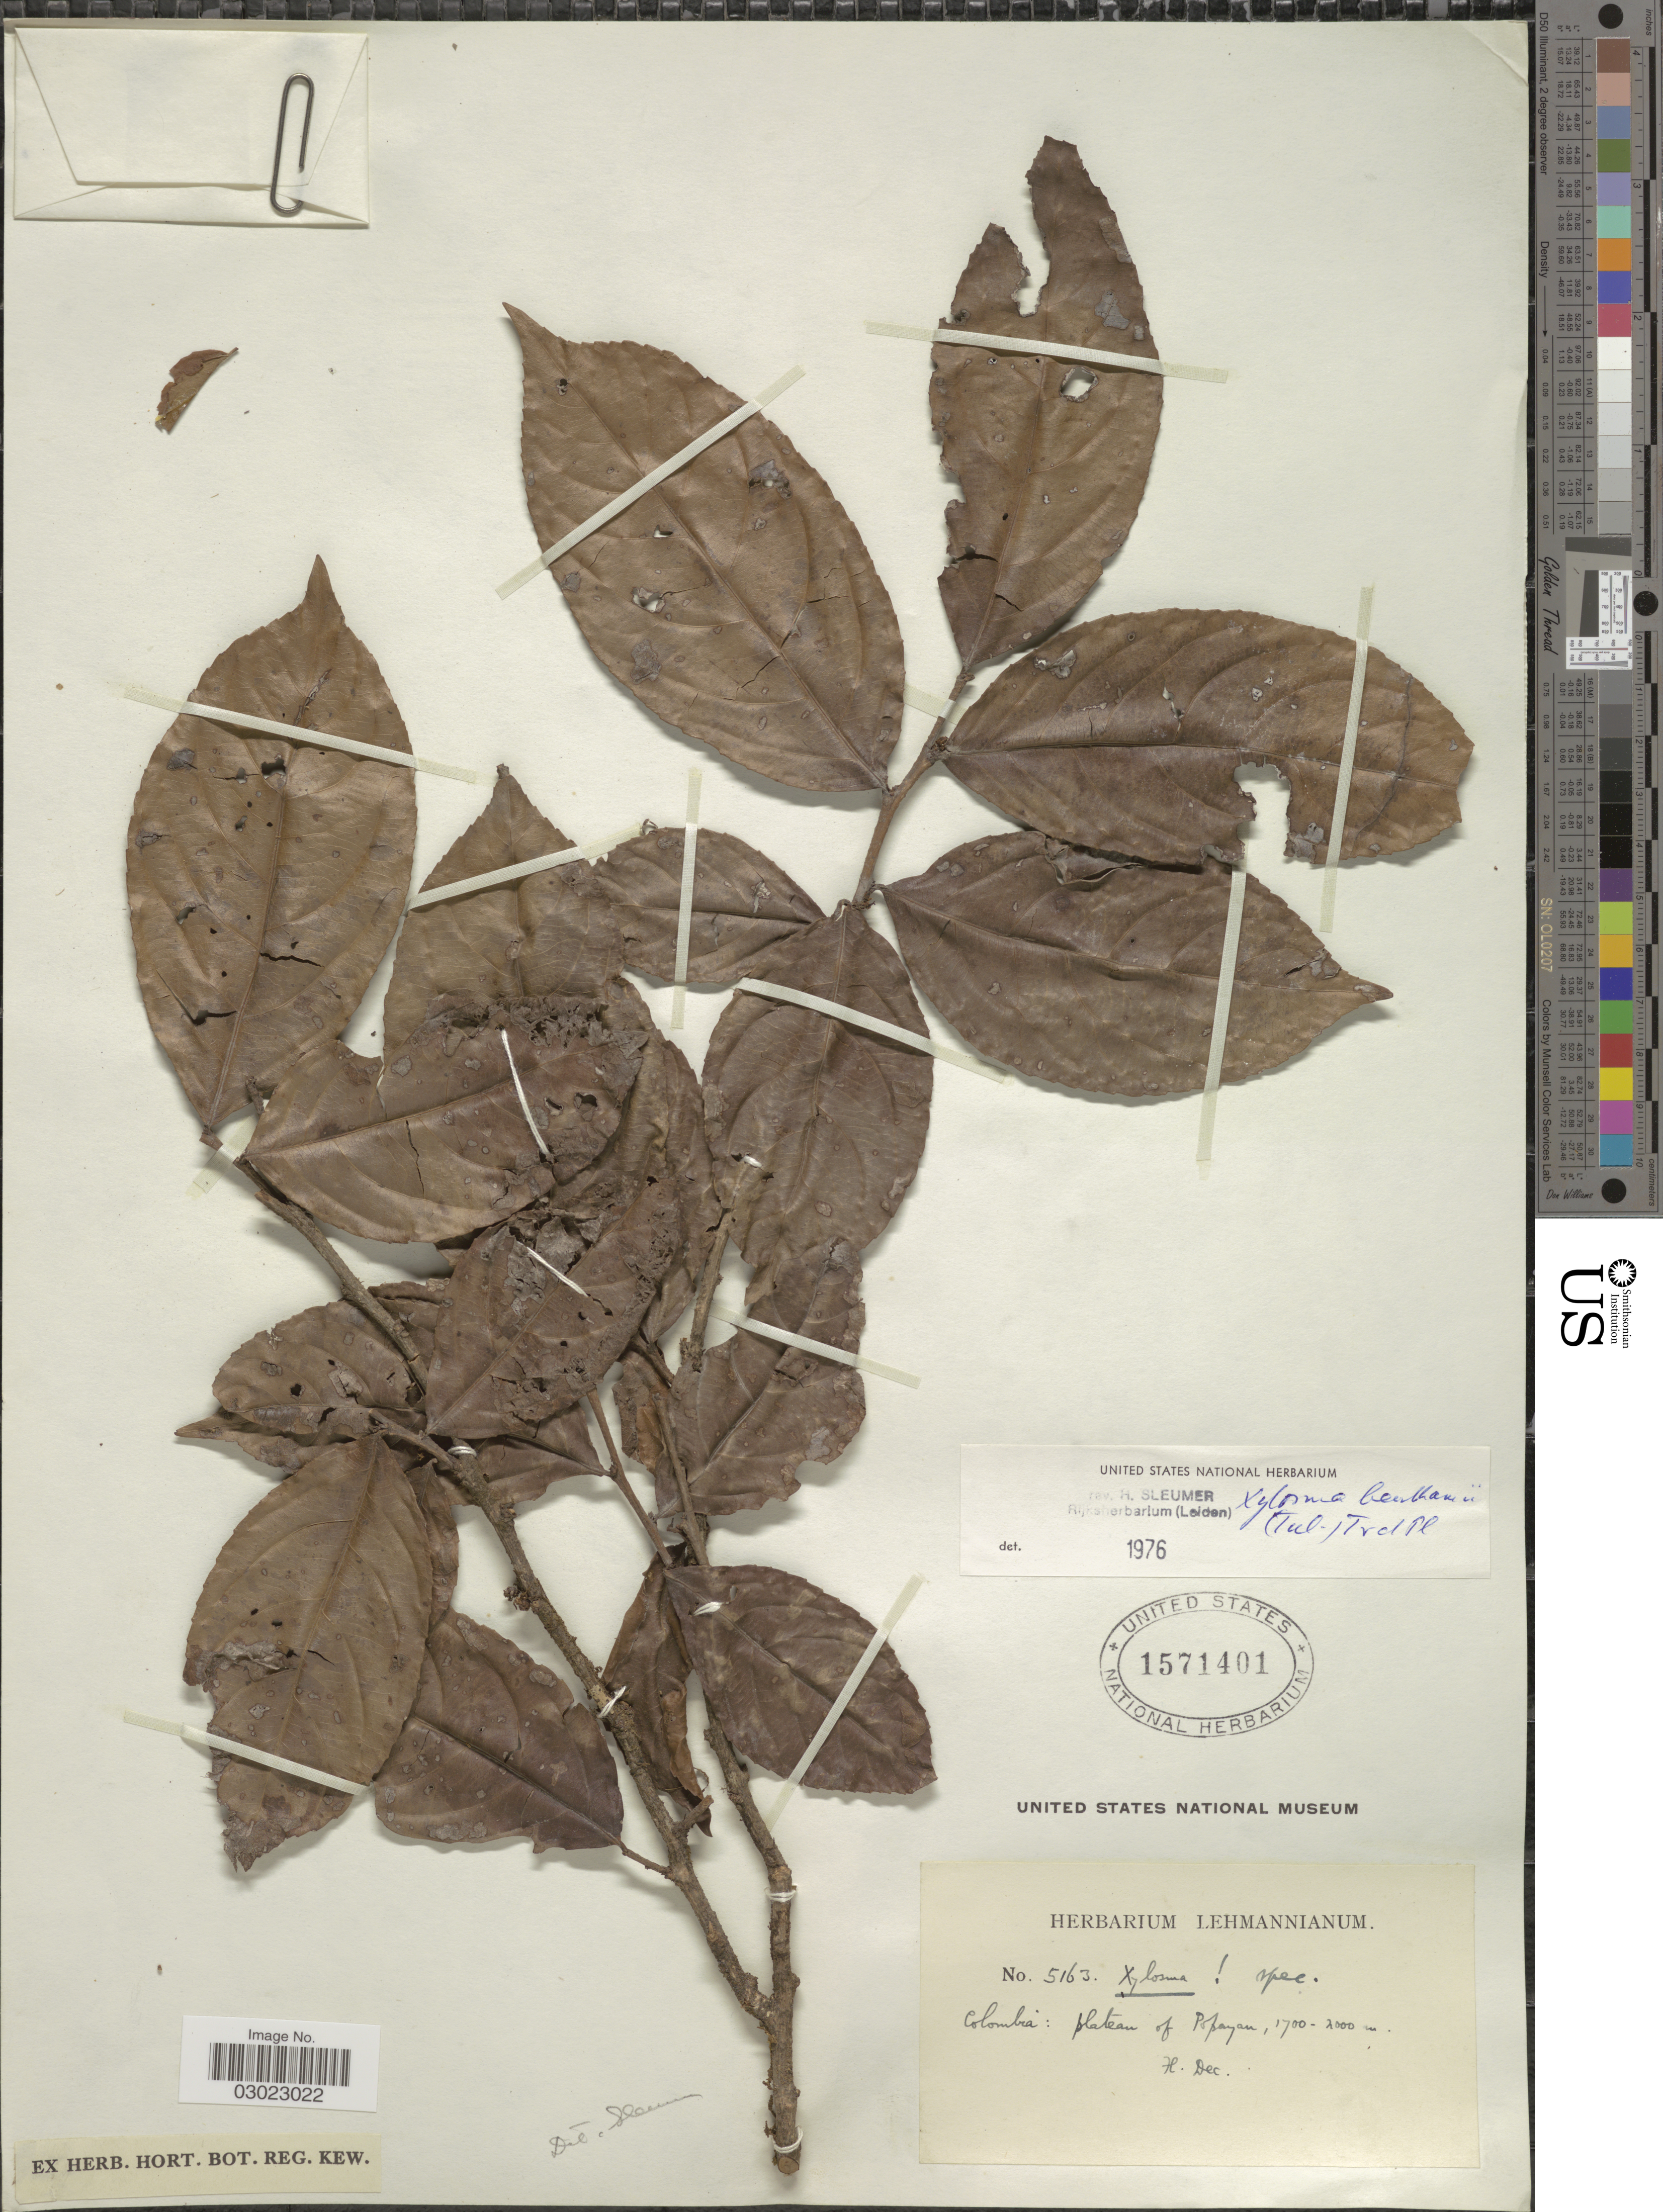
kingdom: Plantae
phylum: Tracheophyta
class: Magnoliopsida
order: Malpighiales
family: Salicaceae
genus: Xylosma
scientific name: Xylosma prunifolia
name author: (Kunth) Triana & Planch.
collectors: ex herb. Lehmannianum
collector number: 5163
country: Colombia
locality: Plateau of Popayan.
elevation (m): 1700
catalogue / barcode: US 1571401